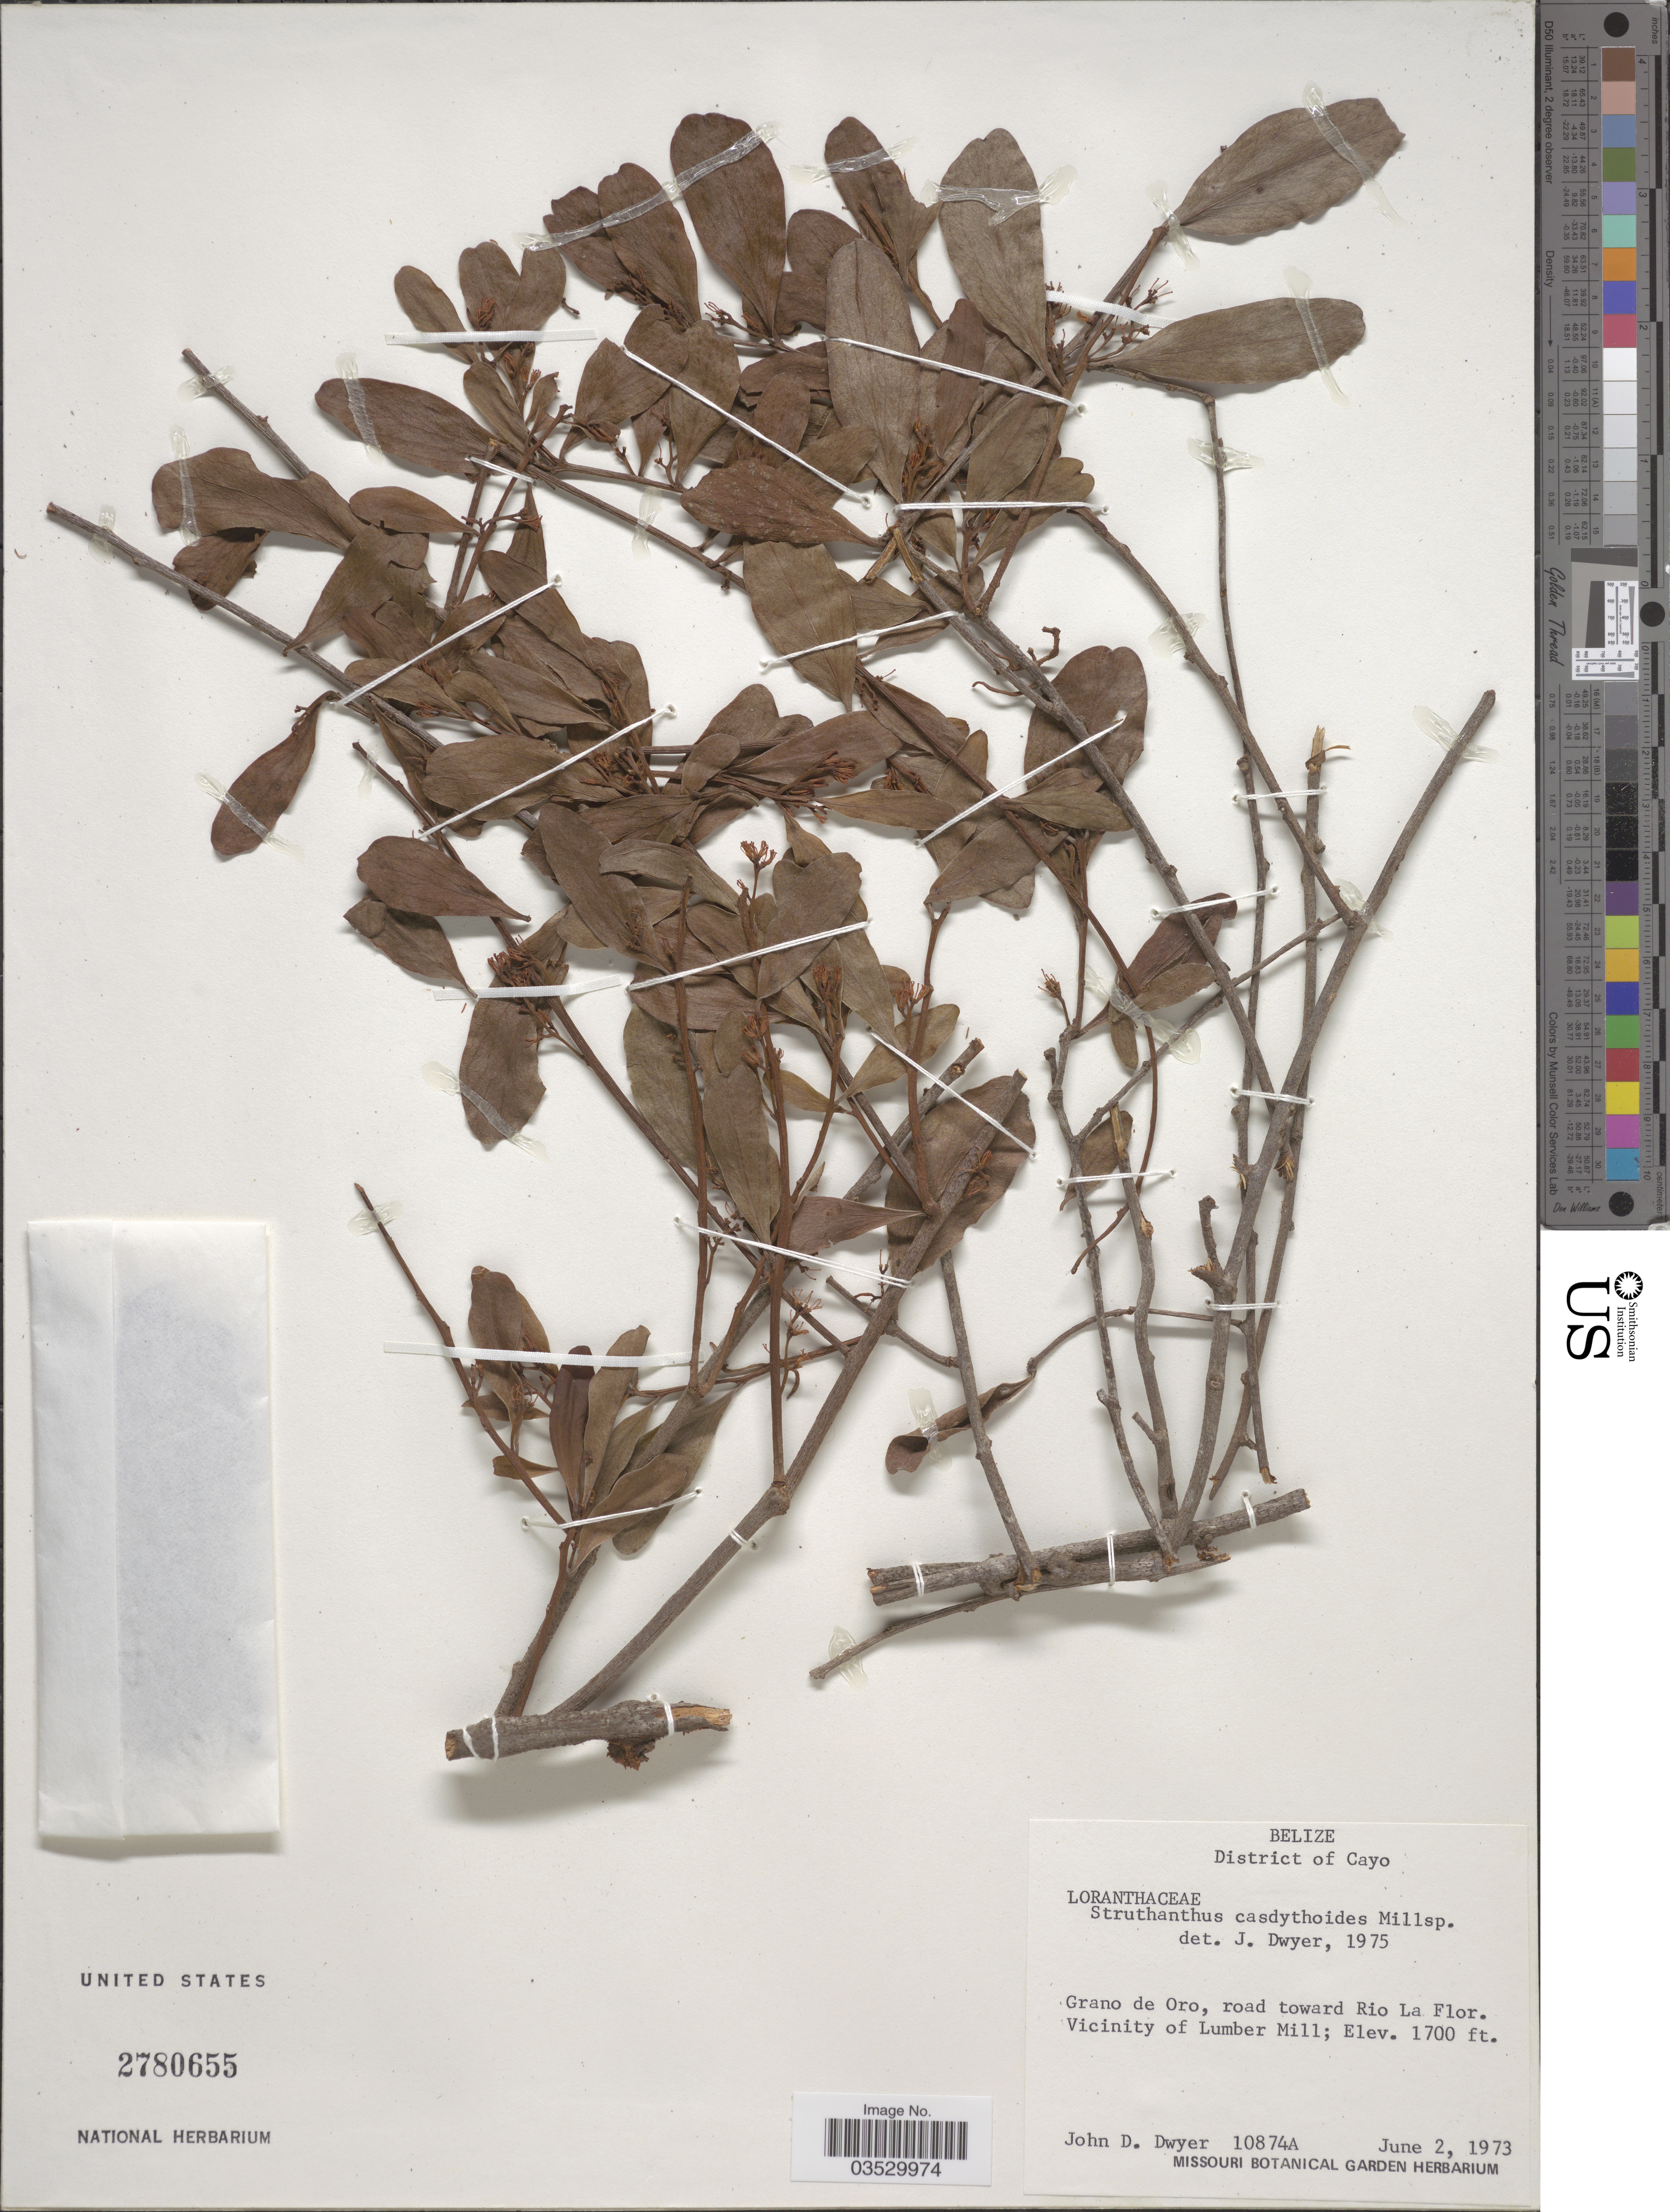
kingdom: Plantae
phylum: Tracheophyta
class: Magnoliopsida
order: Santalales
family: Loranthaceae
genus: Struthanthus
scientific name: Struthanthus cassythoides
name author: Standl.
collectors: J. D. Dwyer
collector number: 10874A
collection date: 1973-06-02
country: Belize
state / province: Cayo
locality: District of Cayo. Grano de Oro, road toward Rio La Flor. Vicinity of Lumber Mill.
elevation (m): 518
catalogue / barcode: US 2780655